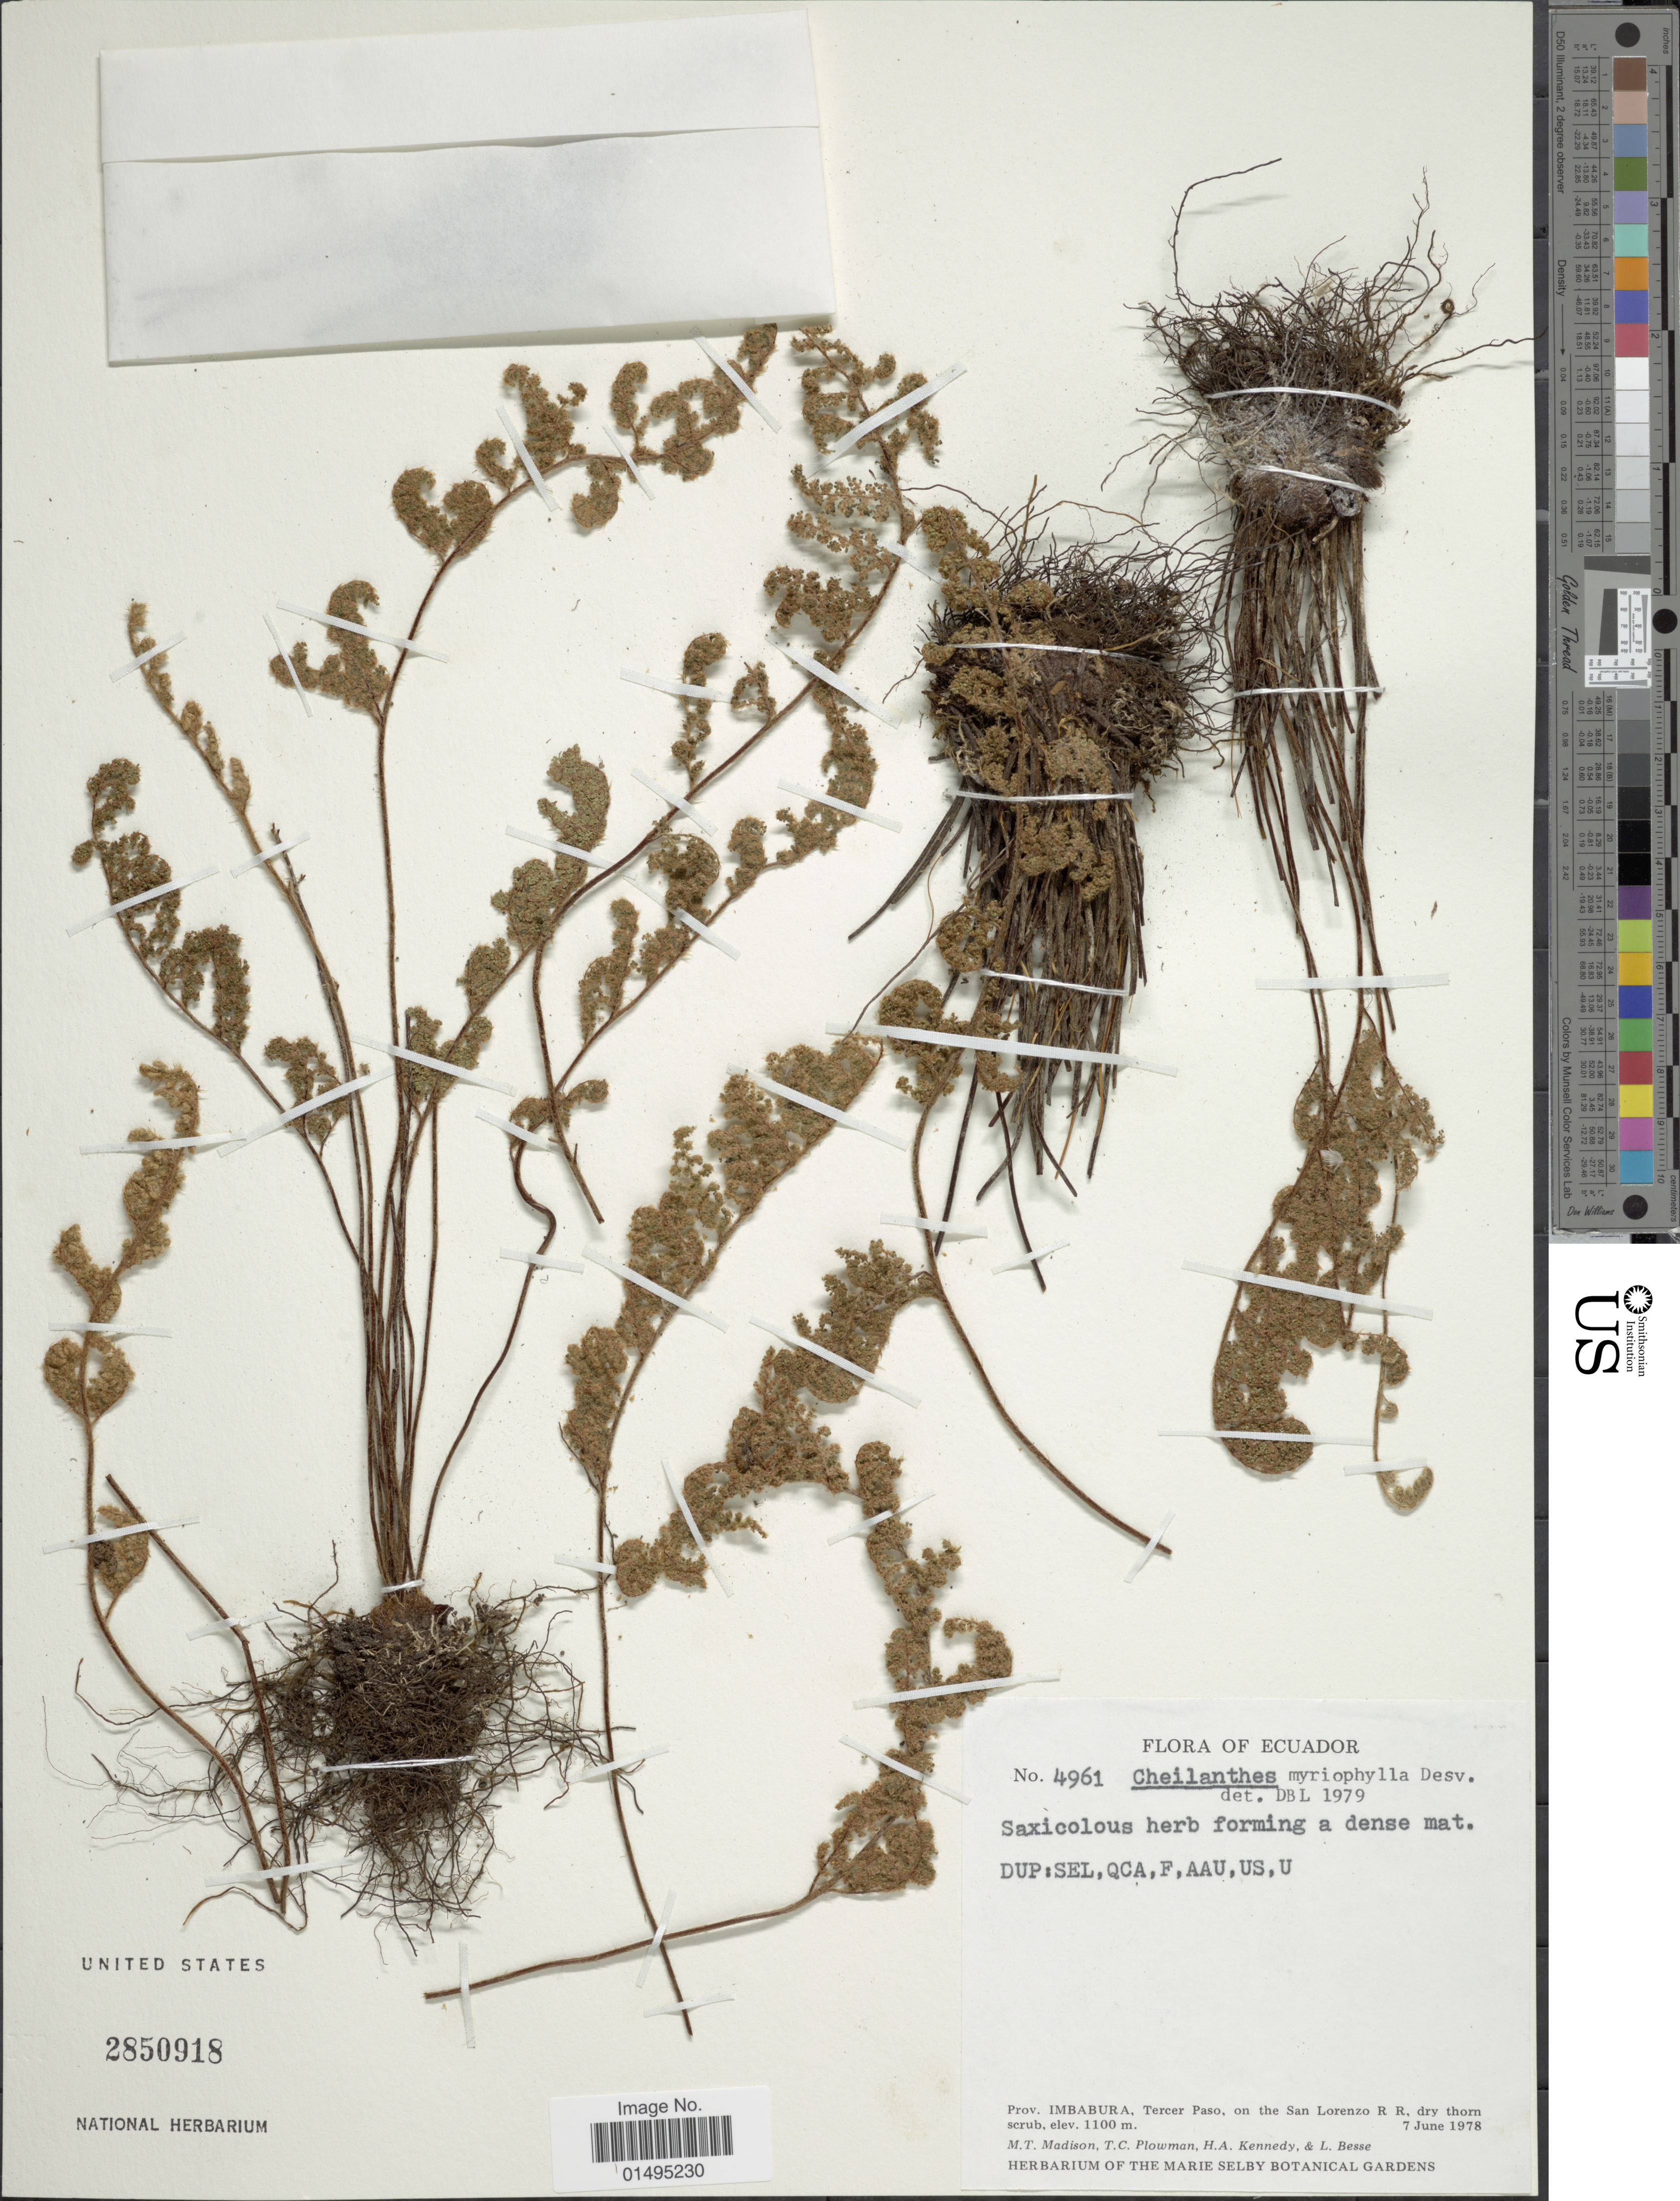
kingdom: Plantae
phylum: Tracheophyta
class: Polypodiopsida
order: Polypodiales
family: Pteridaceae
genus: Myriopteris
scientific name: Myriopteris myriophylla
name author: (Desv.) J. Sm.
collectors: M. T. Madison, T. Plowman, H. Kennedy & L. Besse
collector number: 4961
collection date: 1978-06-07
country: Ecuador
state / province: Imbabura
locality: Prov. Imambura, Tercer paso, on the San Lorenzo R R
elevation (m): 1100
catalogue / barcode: US 2850918